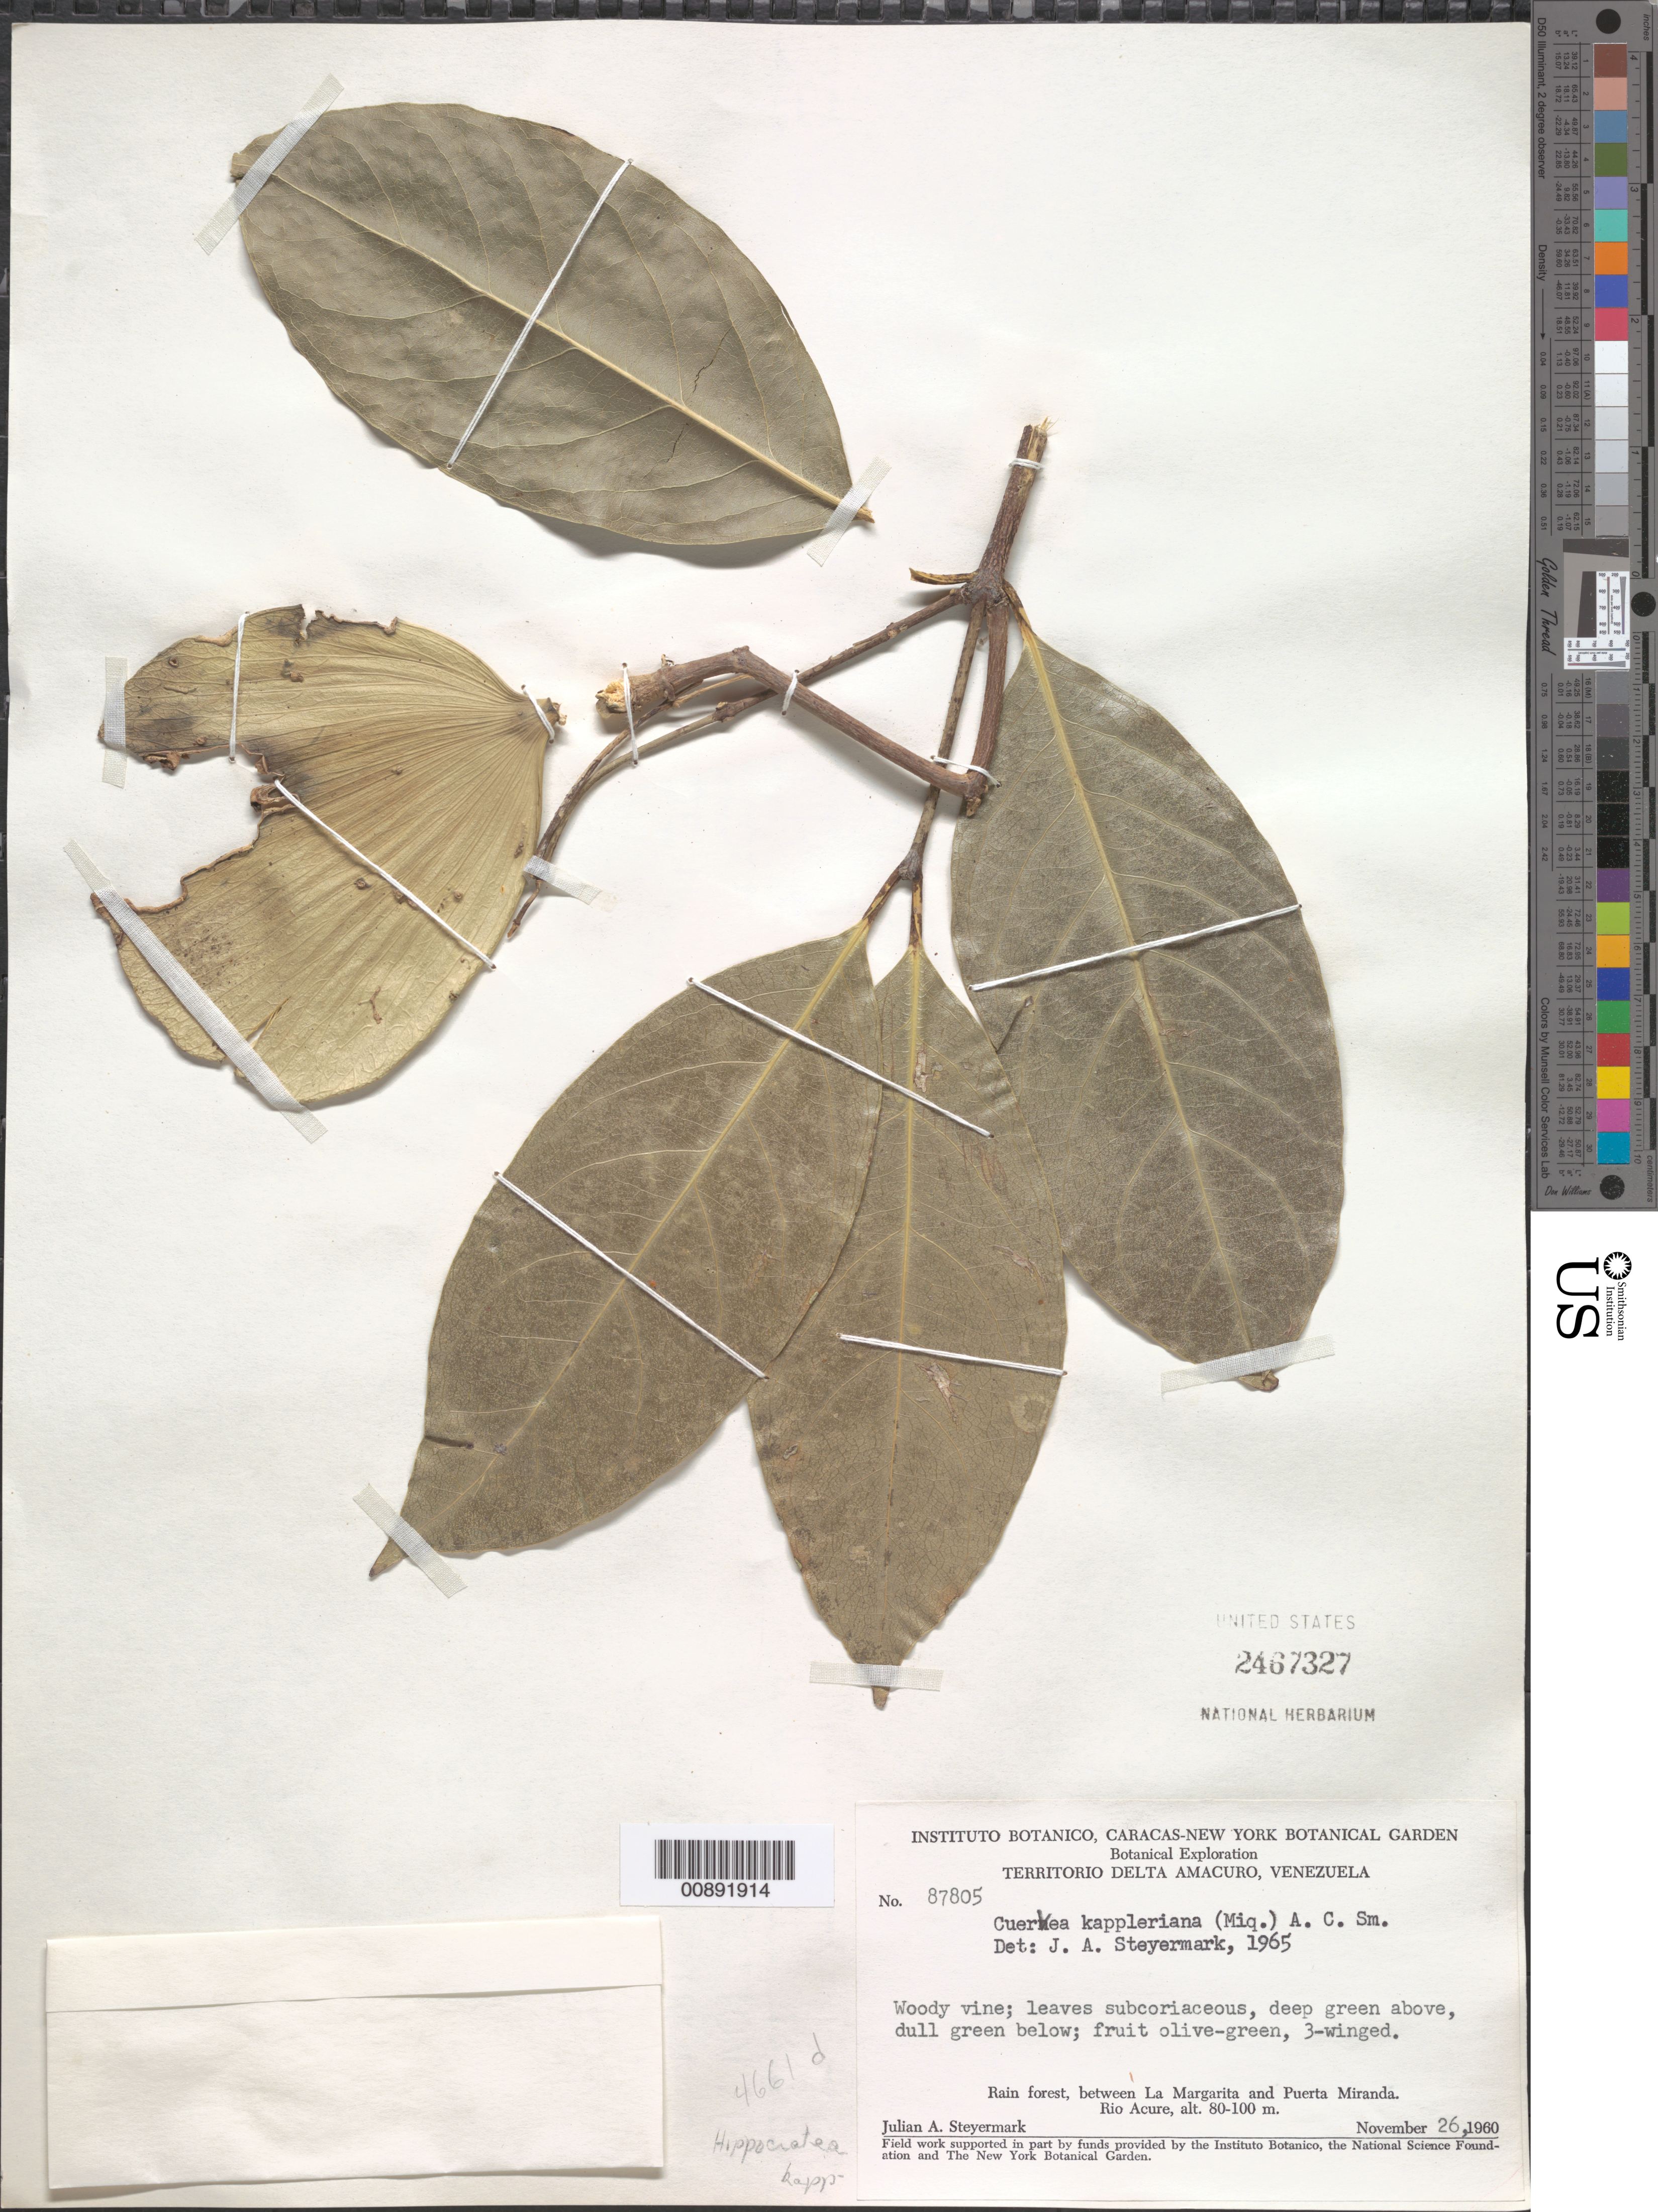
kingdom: Plantae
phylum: Tracheophyta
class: Magnoliopsida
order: Celastrales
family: Celastraceae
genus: Cuervea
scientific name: Cuervea kappleriana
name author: (Miq.) A.C. Sm.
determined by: Steyermark, Julian A., (VEN)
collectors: J. Steyermark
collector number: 87805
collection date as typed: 26-Nov-60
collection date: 1960-11-26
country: Venezuela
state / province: Delta Amacuro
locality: Río Acure, between La Margarita and Puerto Miranda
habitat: Rainforest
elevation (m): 80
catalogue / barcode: US 2467327